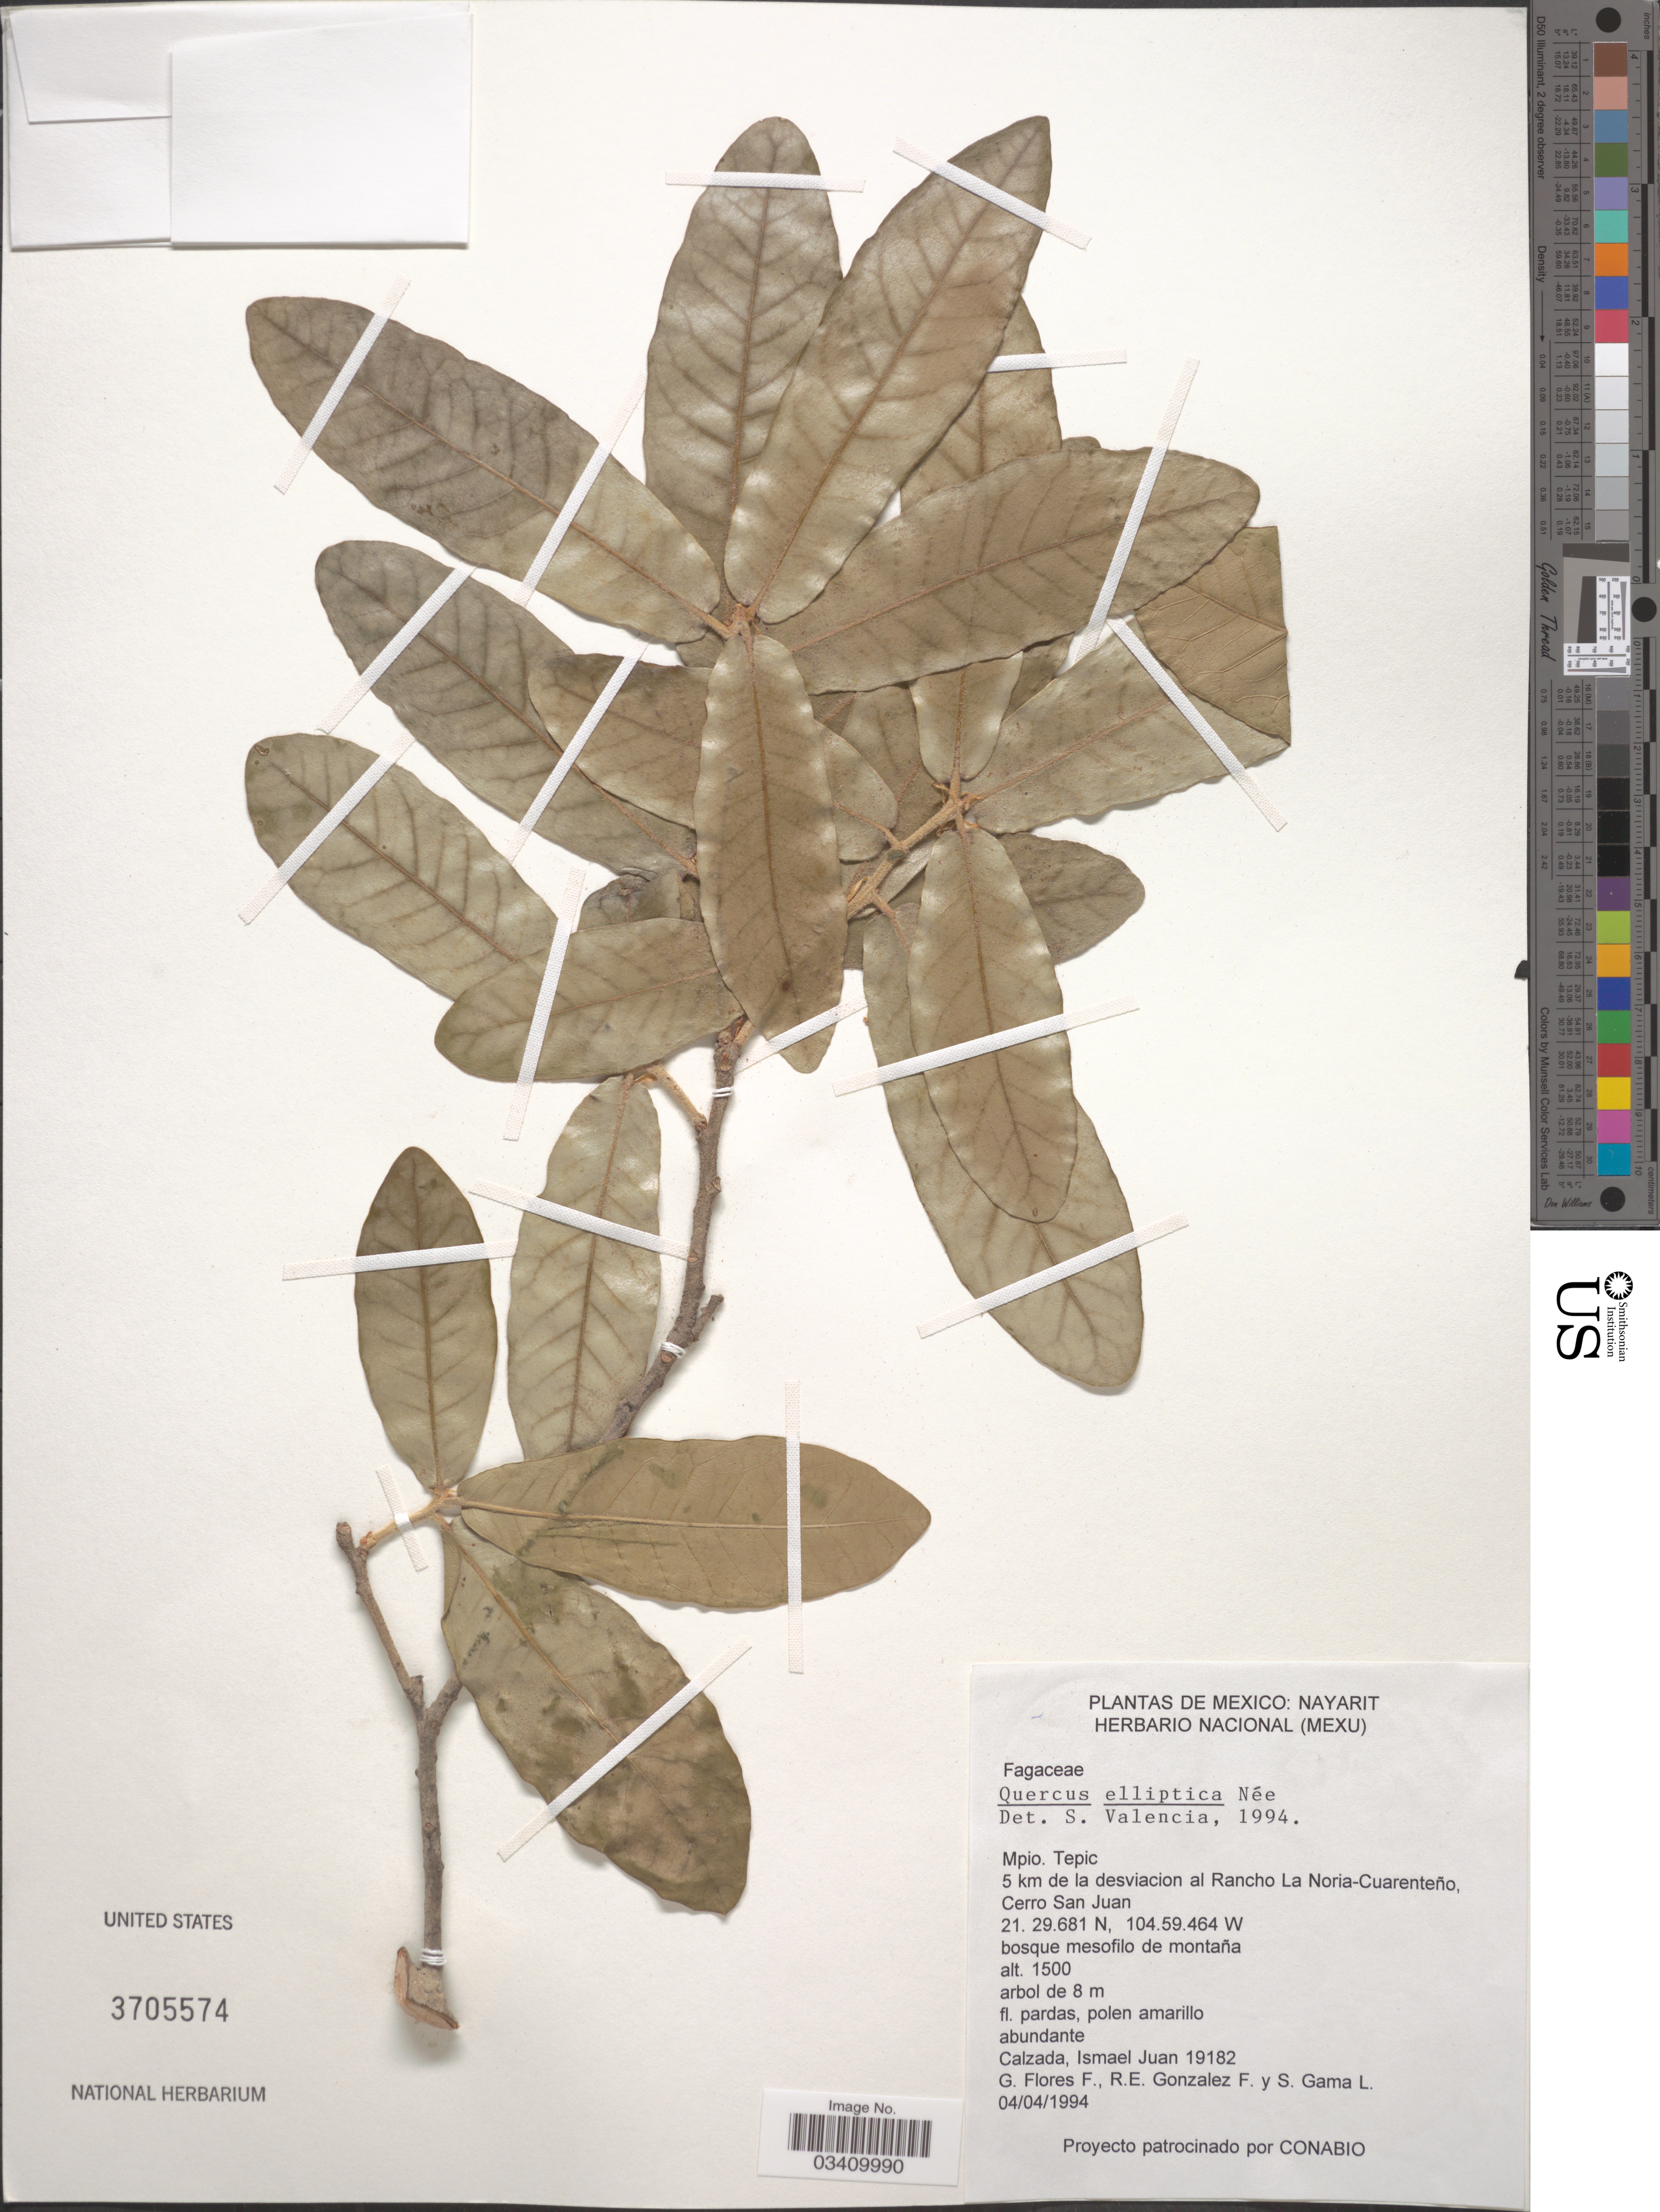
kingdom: Plantae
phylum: Tracheophyta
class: Magnoliopsida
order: Fagales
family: Fagaceae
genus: Quercus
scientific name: Quercus elliptica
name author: Née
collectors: J. I. Calzada, G. Flores F., R. E. Gonzalez F. & S. Gama López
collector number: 19182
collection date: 1994-04-04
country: Mexico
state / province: Nayarit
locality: Mpio. Tepic. 5 km de la desviacion al Rancho La Noria-Cuarenteño, Cerro San Juan.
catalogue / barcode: US 3705574